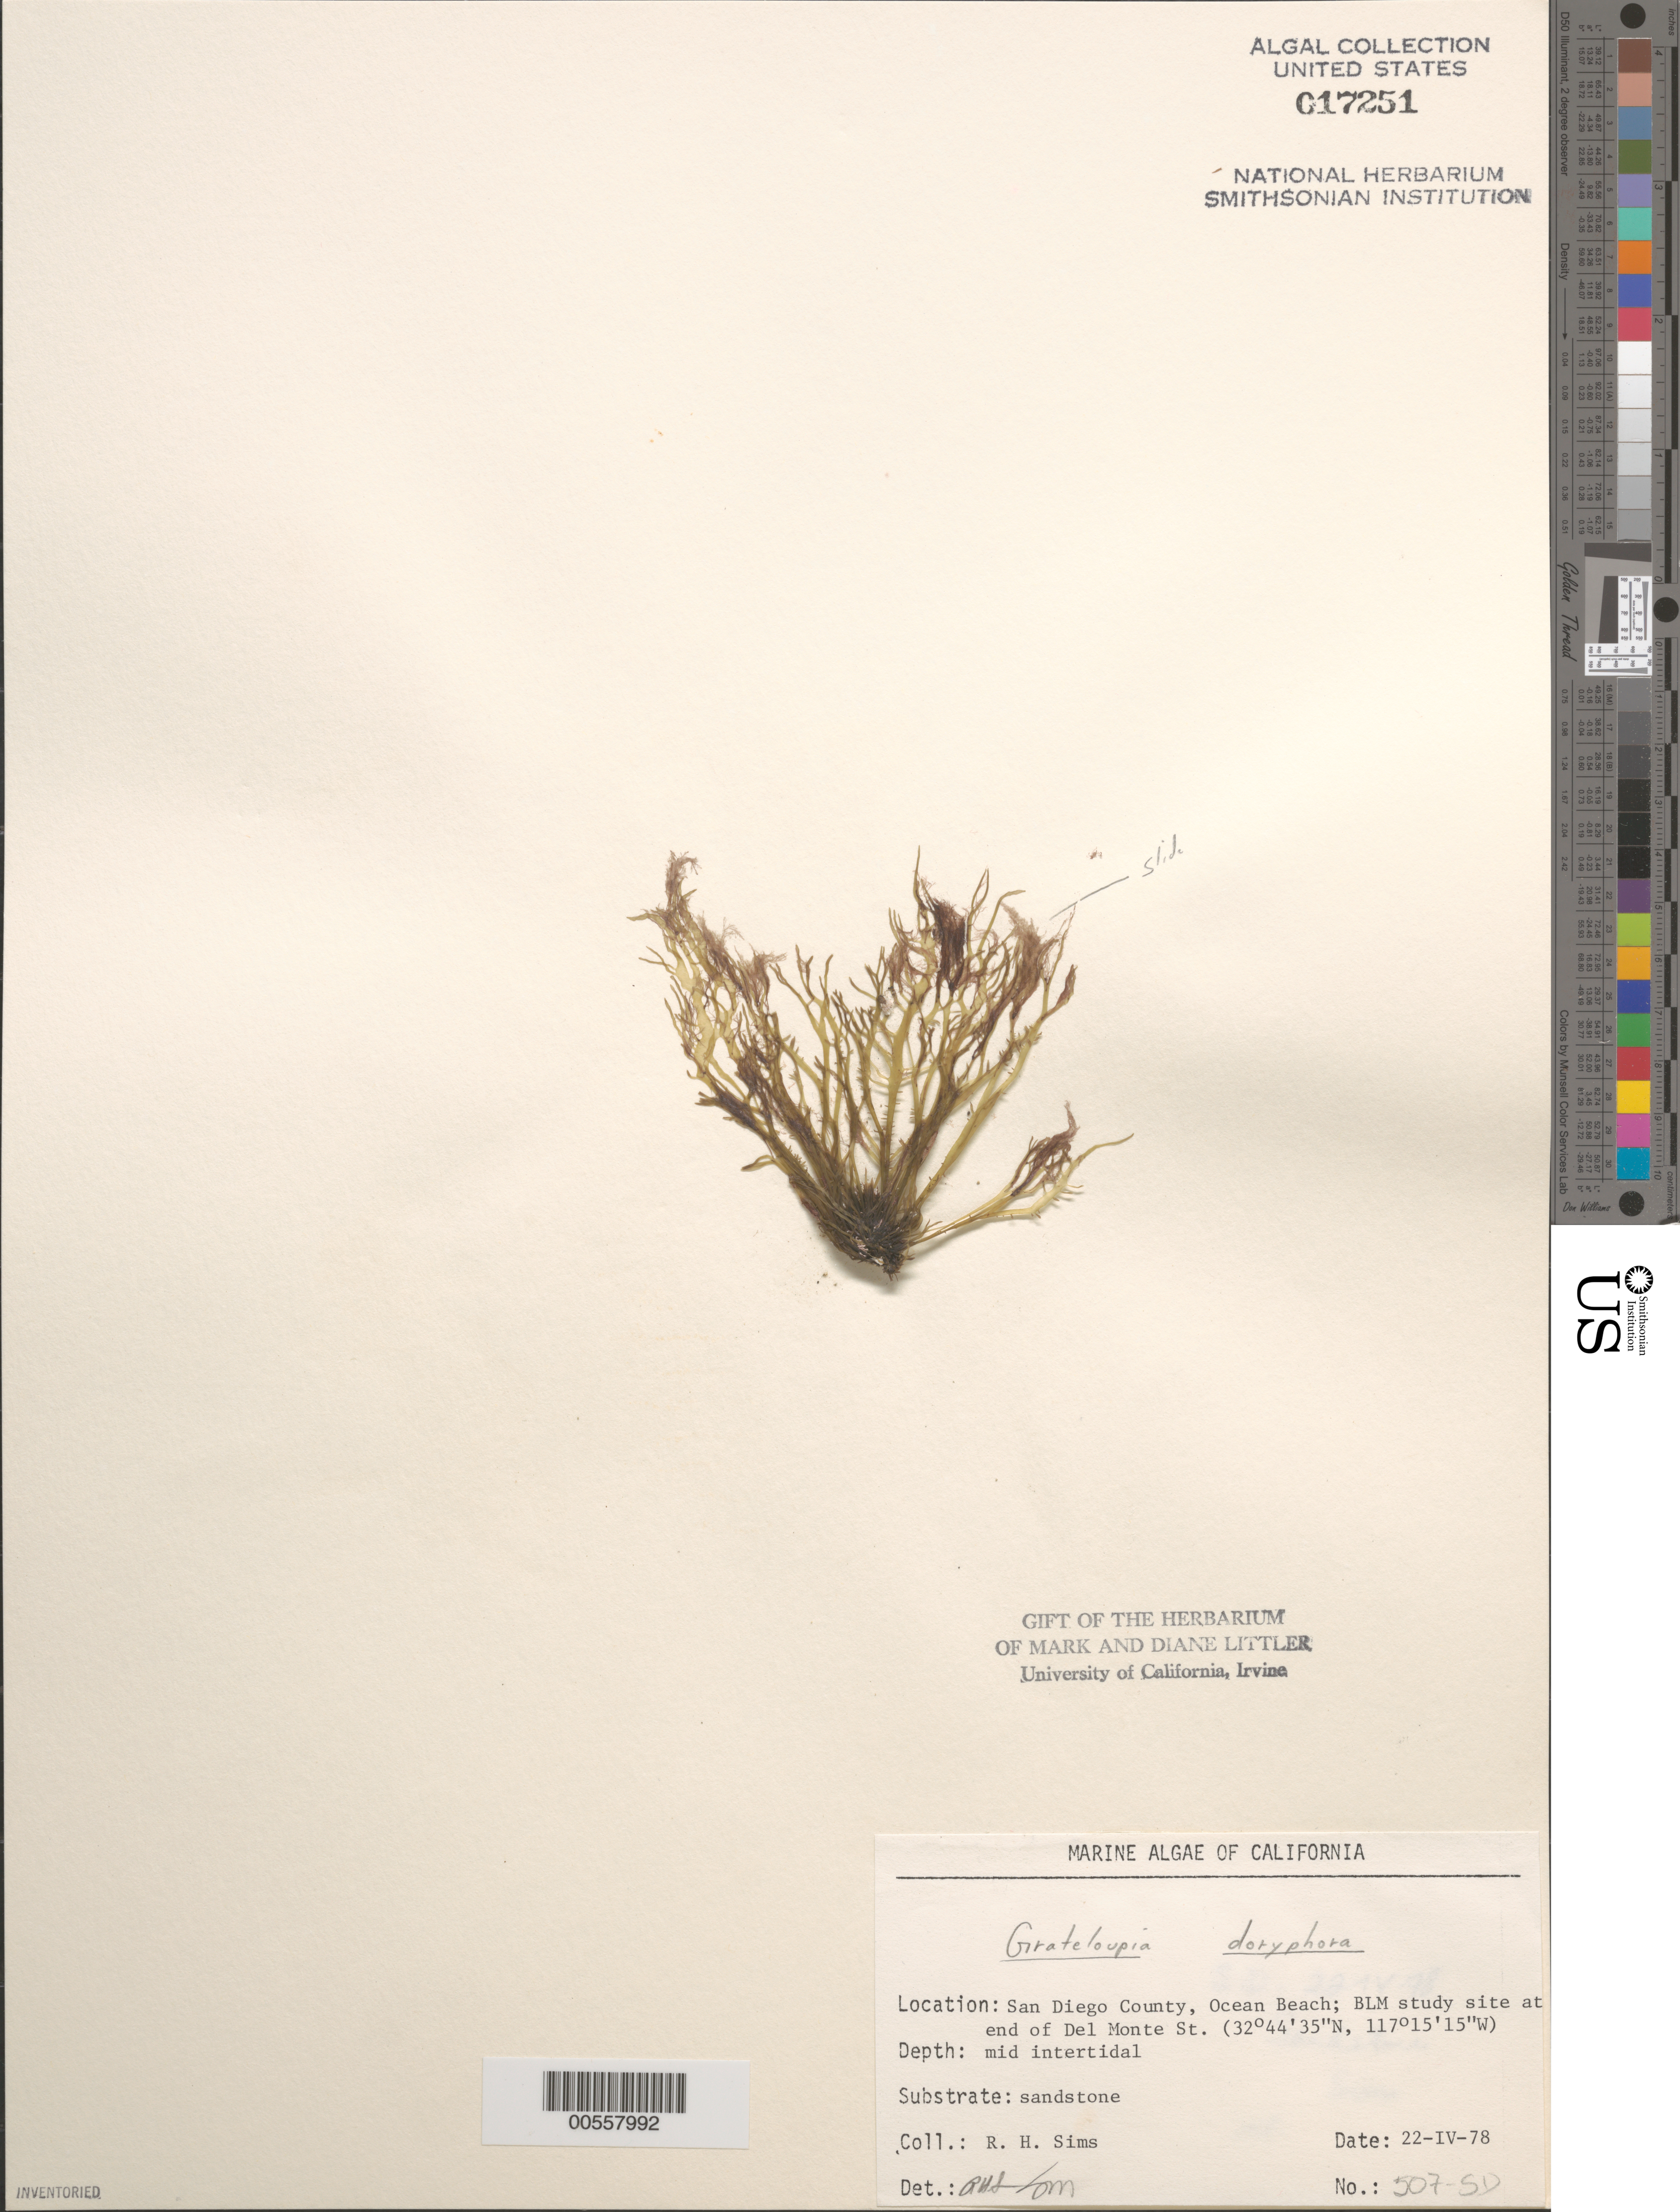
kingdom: Plantae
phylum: Rhodophyta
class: Florideophyceae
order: Halymeniales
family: Halymeniaceae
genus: Grateloupia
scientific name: Grateloupia doryphora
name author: (Mont.) Howe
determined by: Sims, Robert H.; Murray, S. N.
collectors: R. H. Sims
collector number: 507-sd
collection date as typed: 22 Apr 1978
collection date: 1978-04-22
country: United States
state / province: California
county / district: San Diego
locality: Ocean Beach, end of Del Monte Street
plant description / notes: BLM-SOCALBIGHT Rocky Intertidal Survey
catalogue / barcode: US 17251